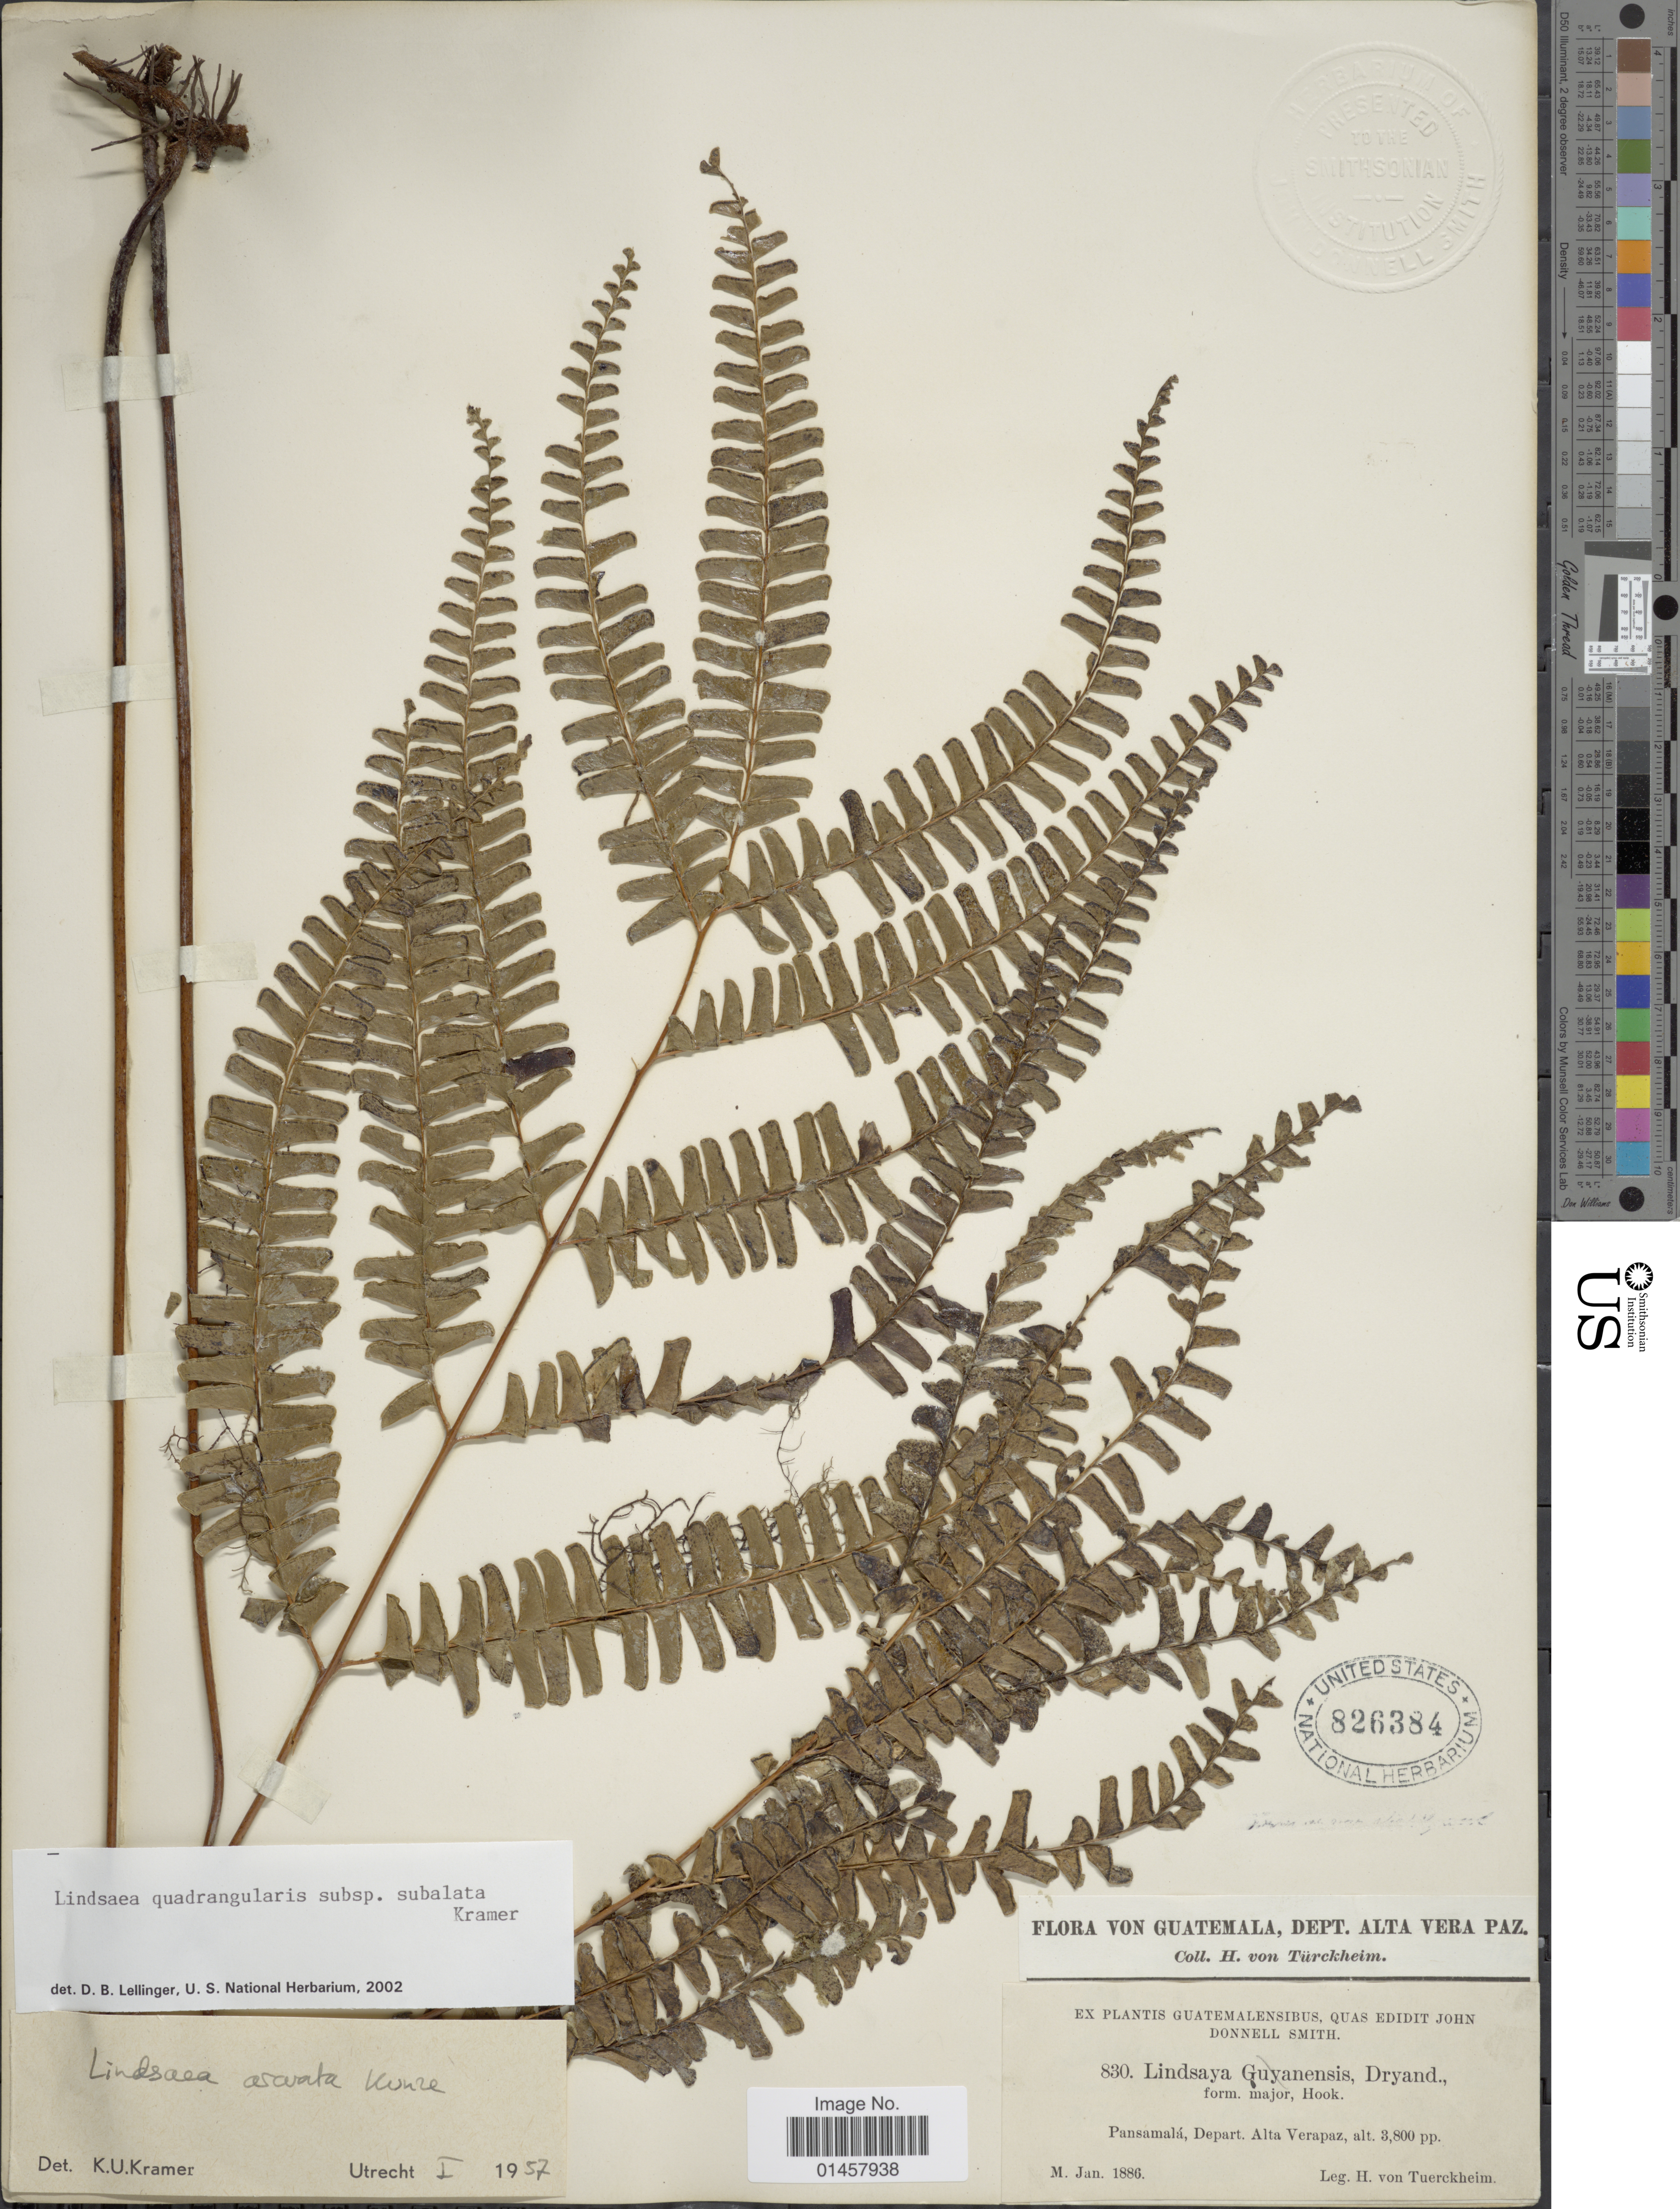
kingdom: Plantae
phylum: Tracheophyta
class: Polypodiopsida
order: Polypodiales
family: Lindsaeaceae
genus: Lindsaea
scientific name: Lindsaea quadrangularis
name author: Raddi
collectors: H. von Tuerckheim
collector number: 830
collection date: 1886-01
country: Guatemala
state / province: Alta Verapaz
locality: Pansamalá, Depart. Alta Verapaz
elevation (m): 1158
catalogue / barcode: US 826384